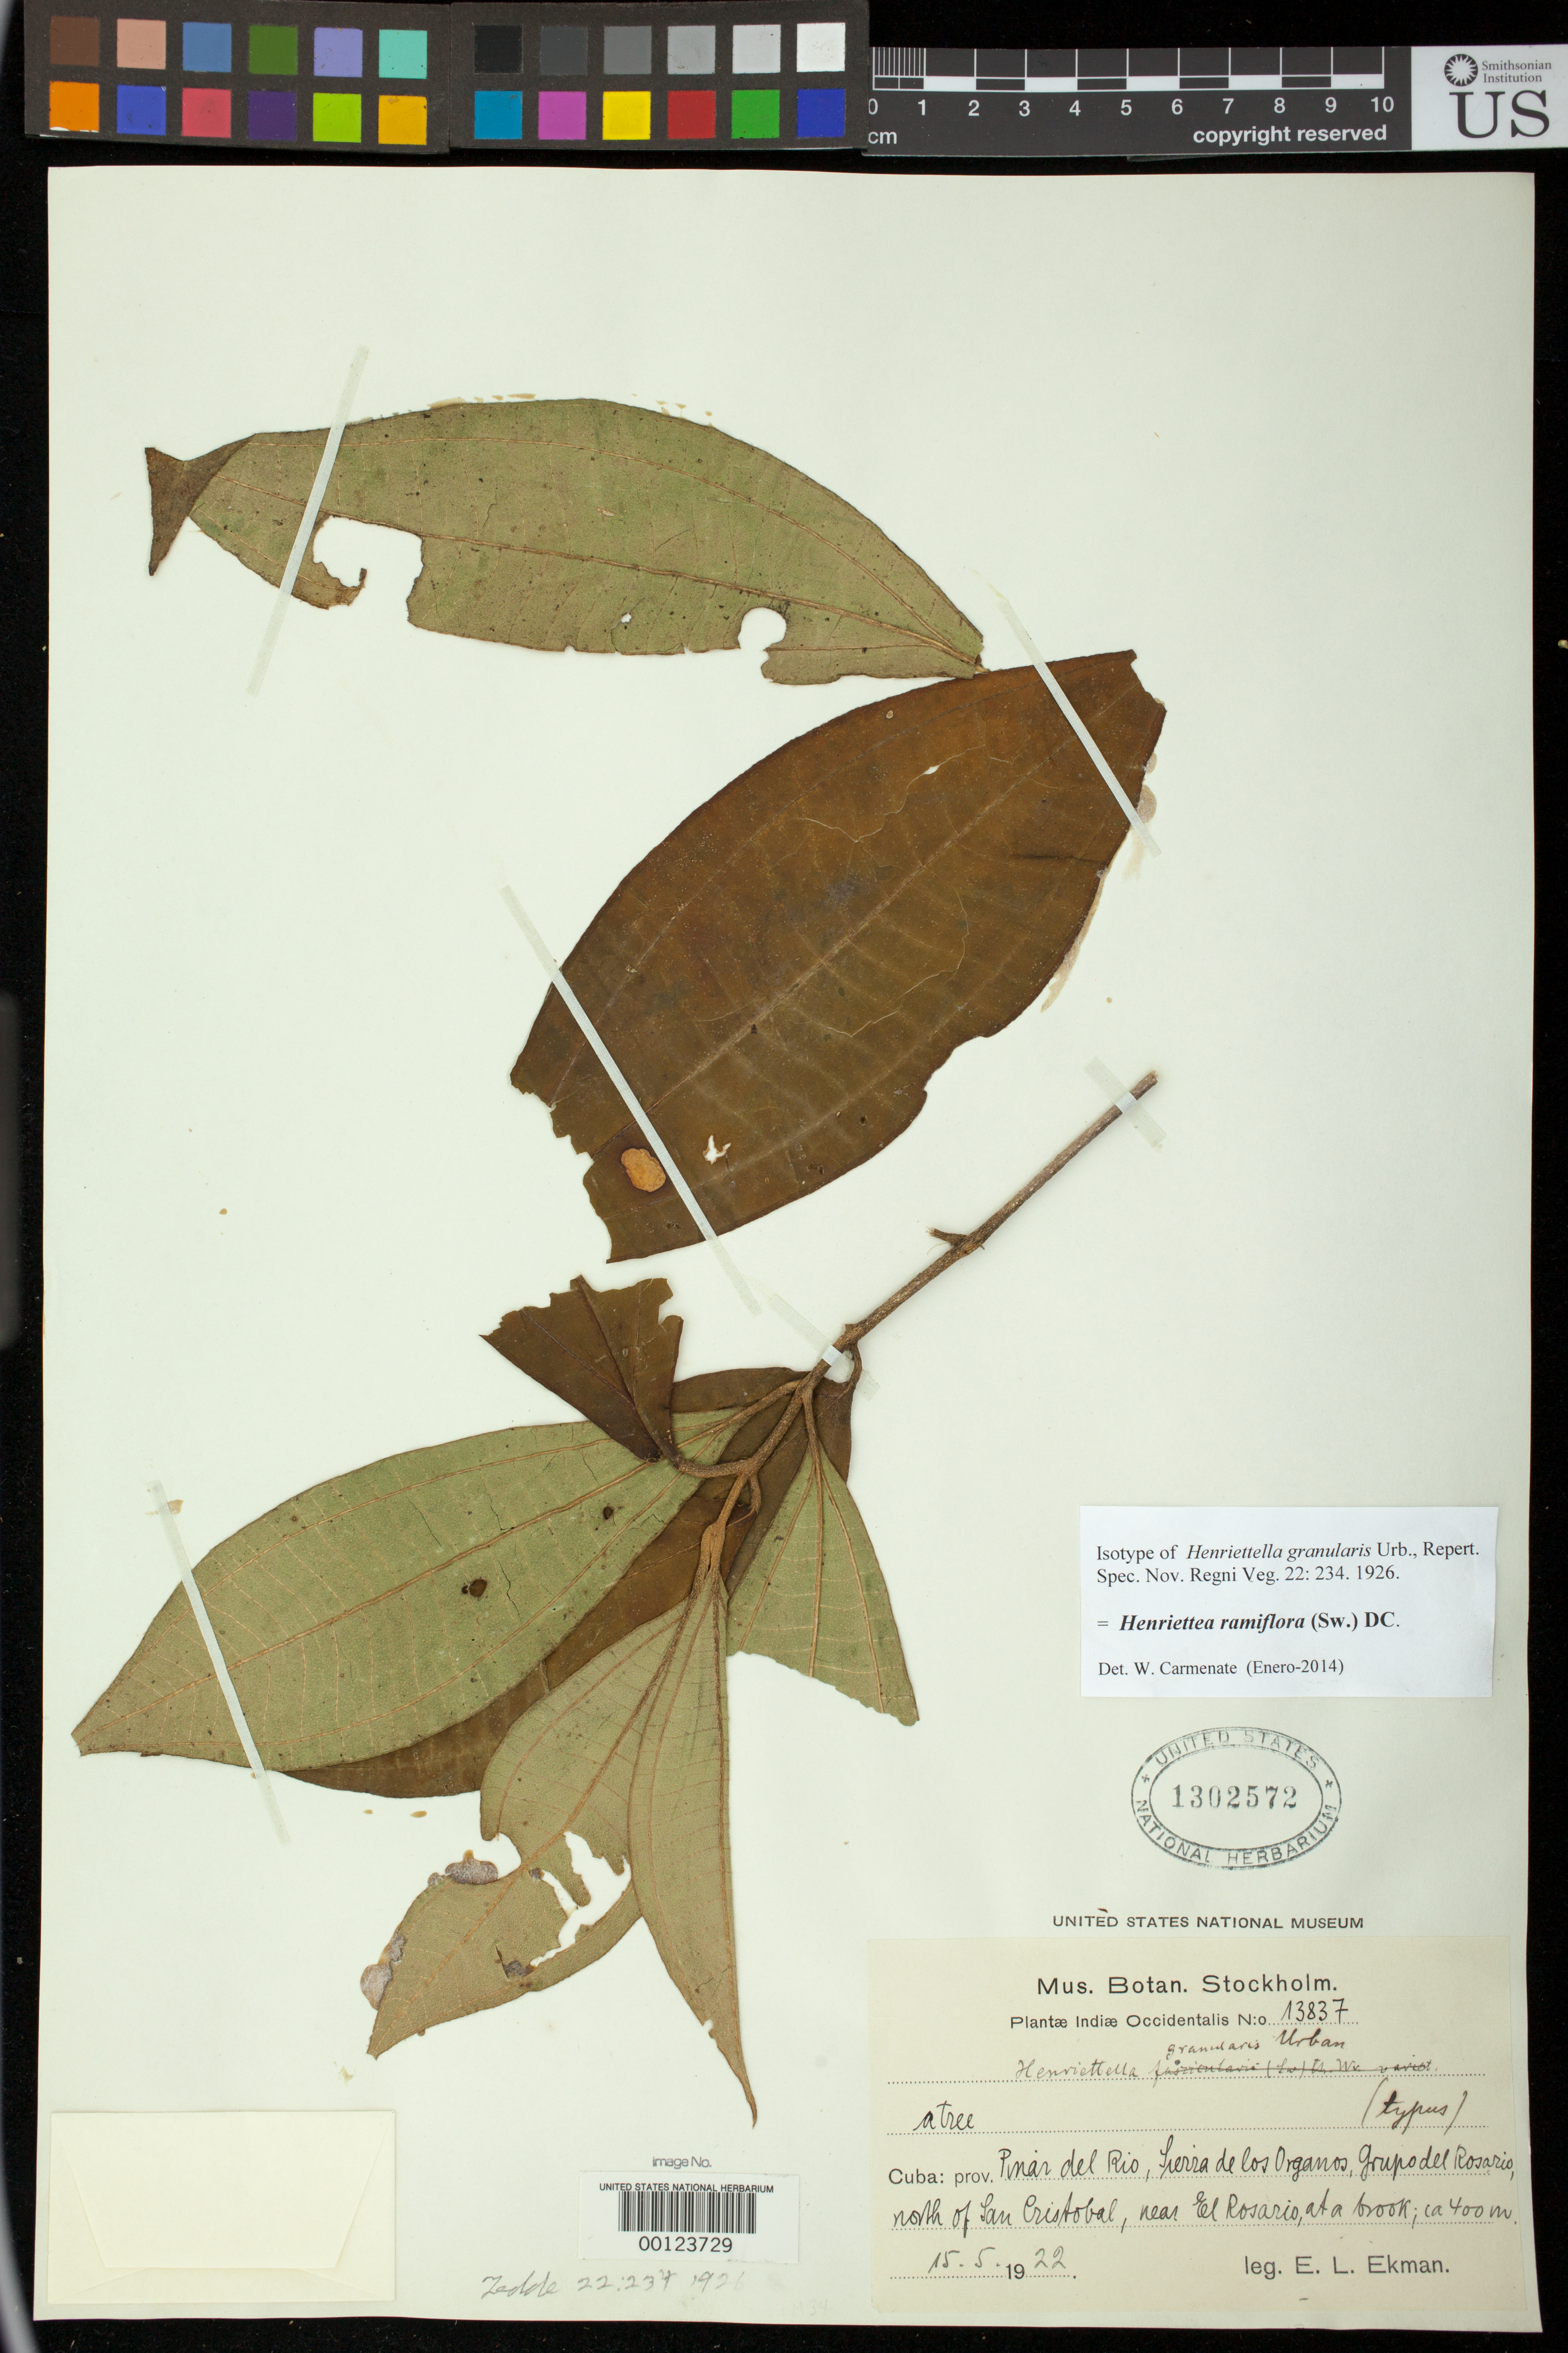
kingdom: Plantae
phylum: Tracheophyta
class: Magnoliopsida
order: Myrtales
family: Melastomataceae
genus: Henriettella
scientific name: Henriettella granularis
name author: Urb.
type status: Isotype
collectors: E. L. Ekman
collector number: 13837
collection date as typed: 15 May 1922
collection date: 1922-05-15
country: Cuba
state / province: Pinar del Río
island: Greater Antilles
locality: Sierra de Los Organos, prope el Rosario Non Procul a San Cristobal.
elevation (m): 400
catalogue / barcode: US 1302572